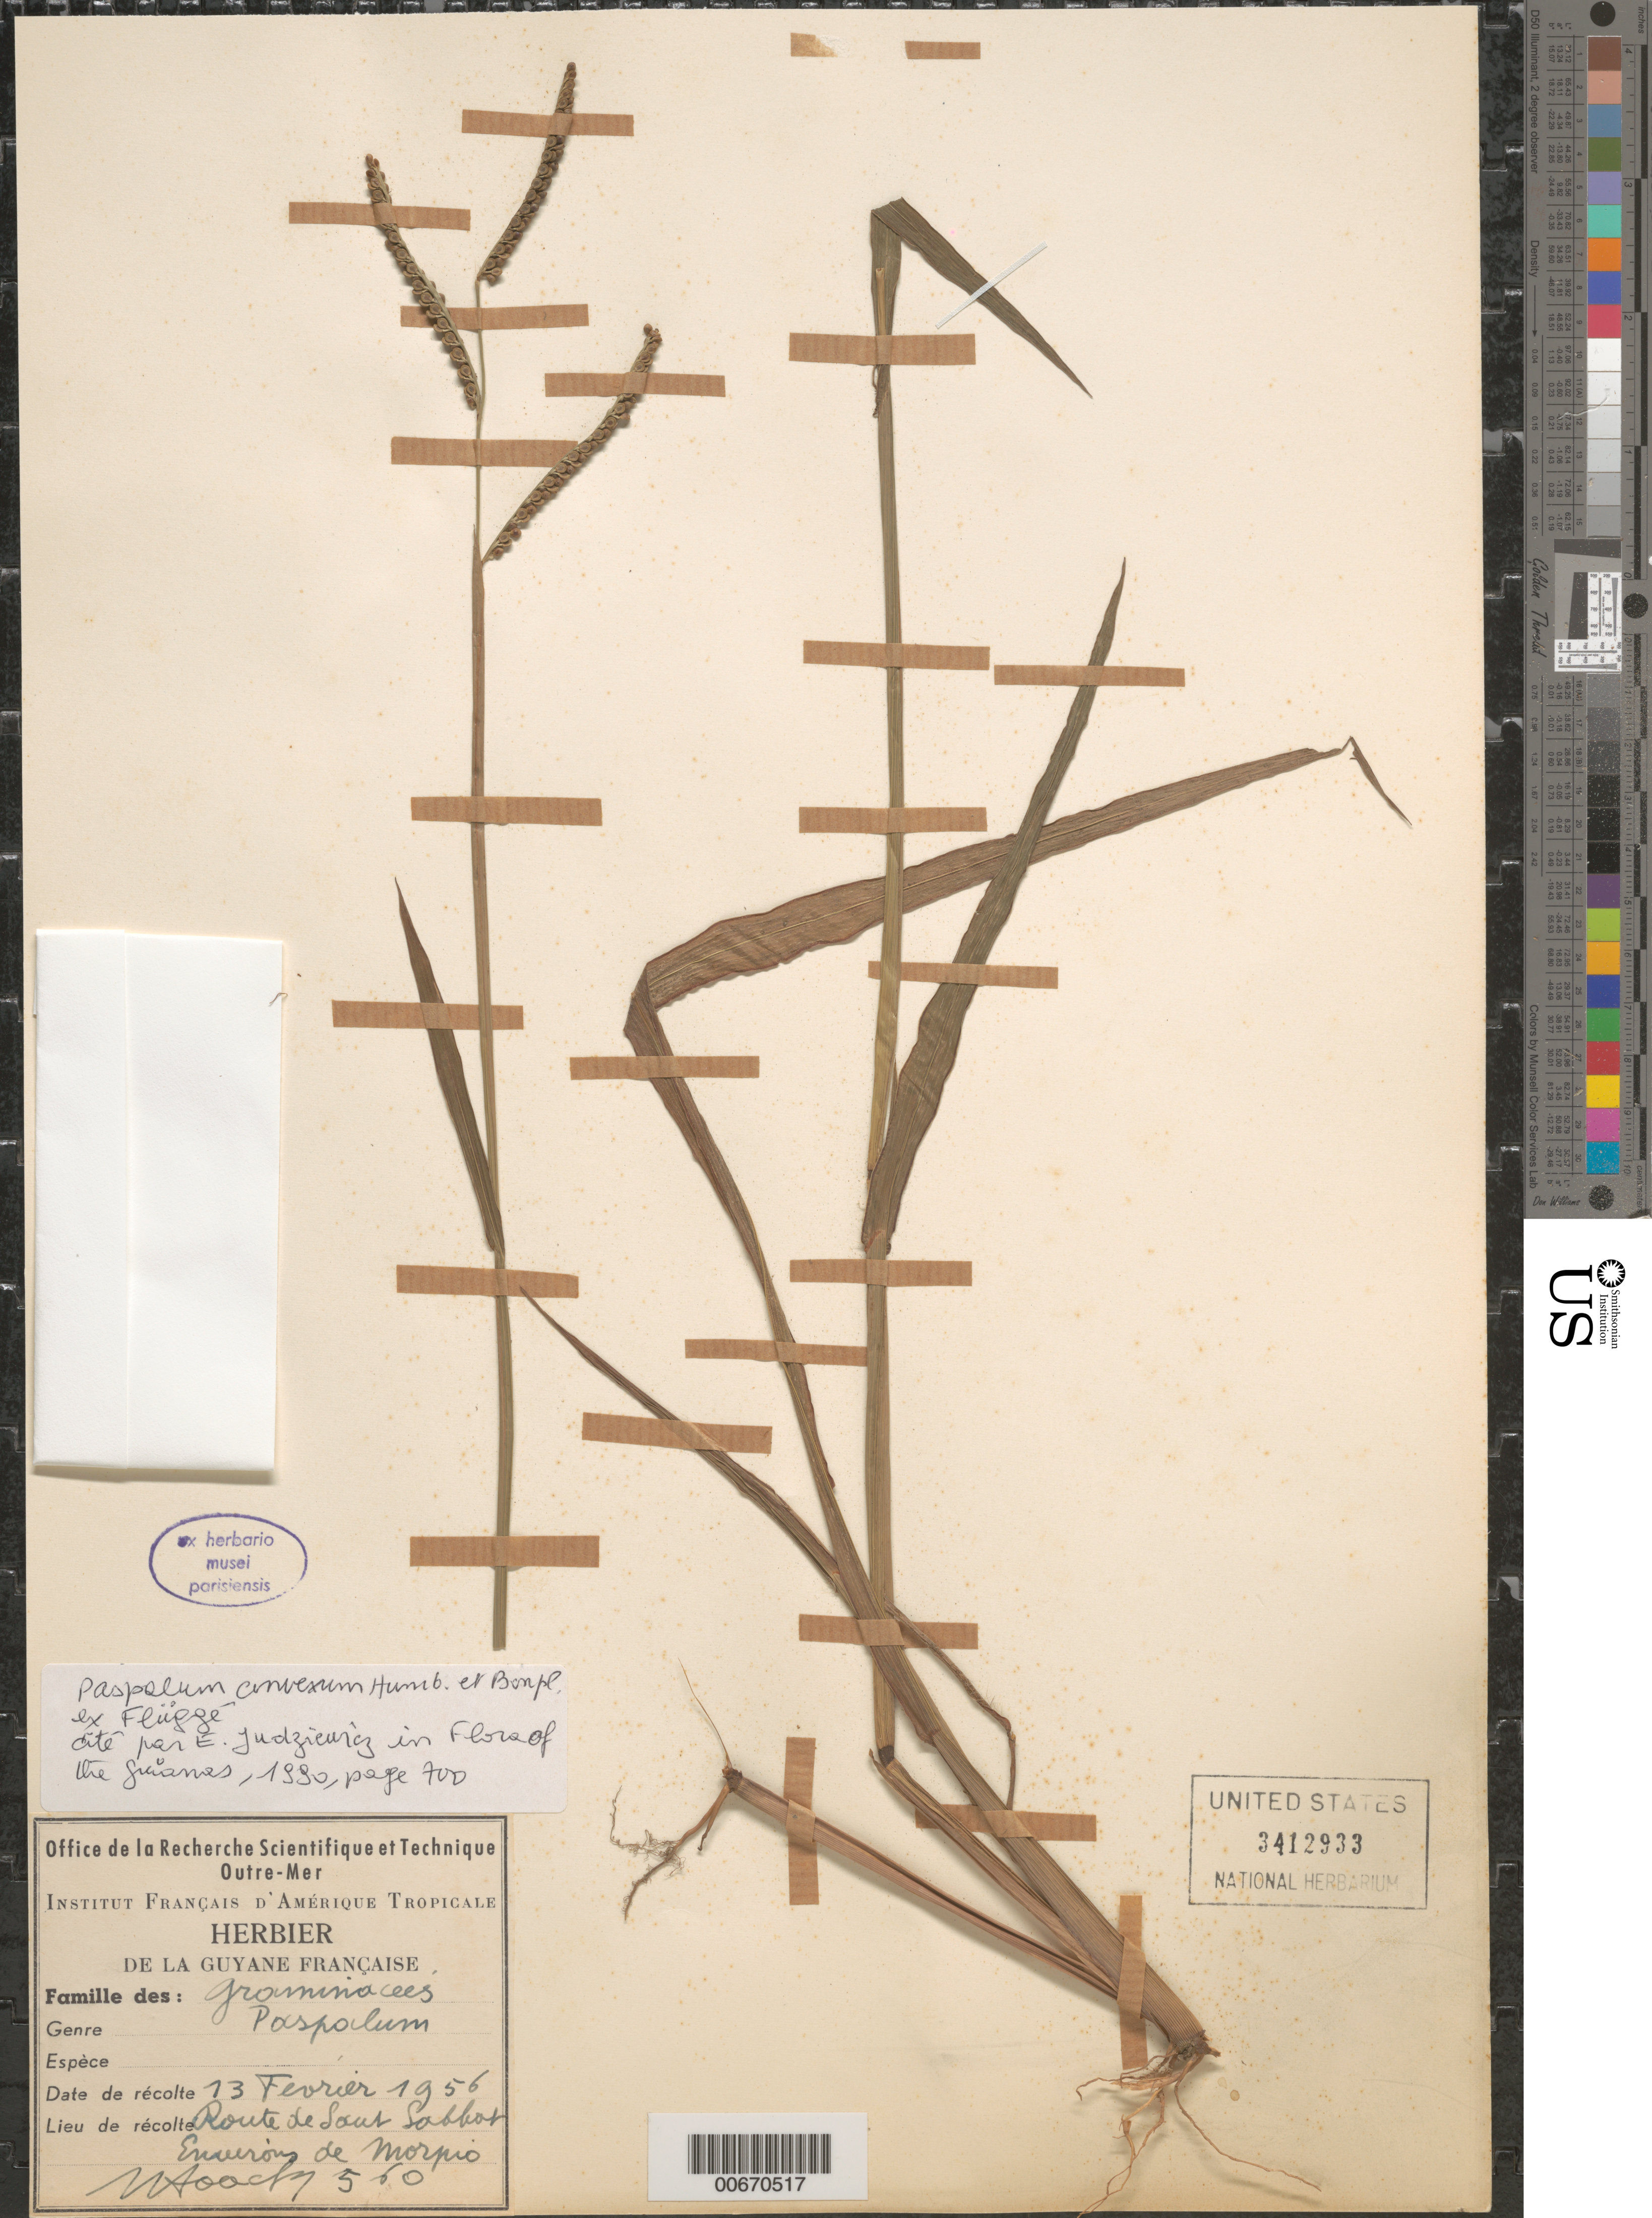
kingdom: Plantae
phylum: Tracheophyta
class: Liliopsida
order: Poales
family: Poaceae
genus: Paspalum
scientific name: Paspalum convexum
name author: Humb. & Bonpl. ex Flüggé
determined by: Judziewicz, E. J.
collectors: J. Hoock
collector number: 560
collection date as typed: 13-Feb-56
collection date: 1956-02-13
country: French Guiana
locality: Route de Saut Sabbat, environs de Morpio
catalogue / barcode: US 3412933